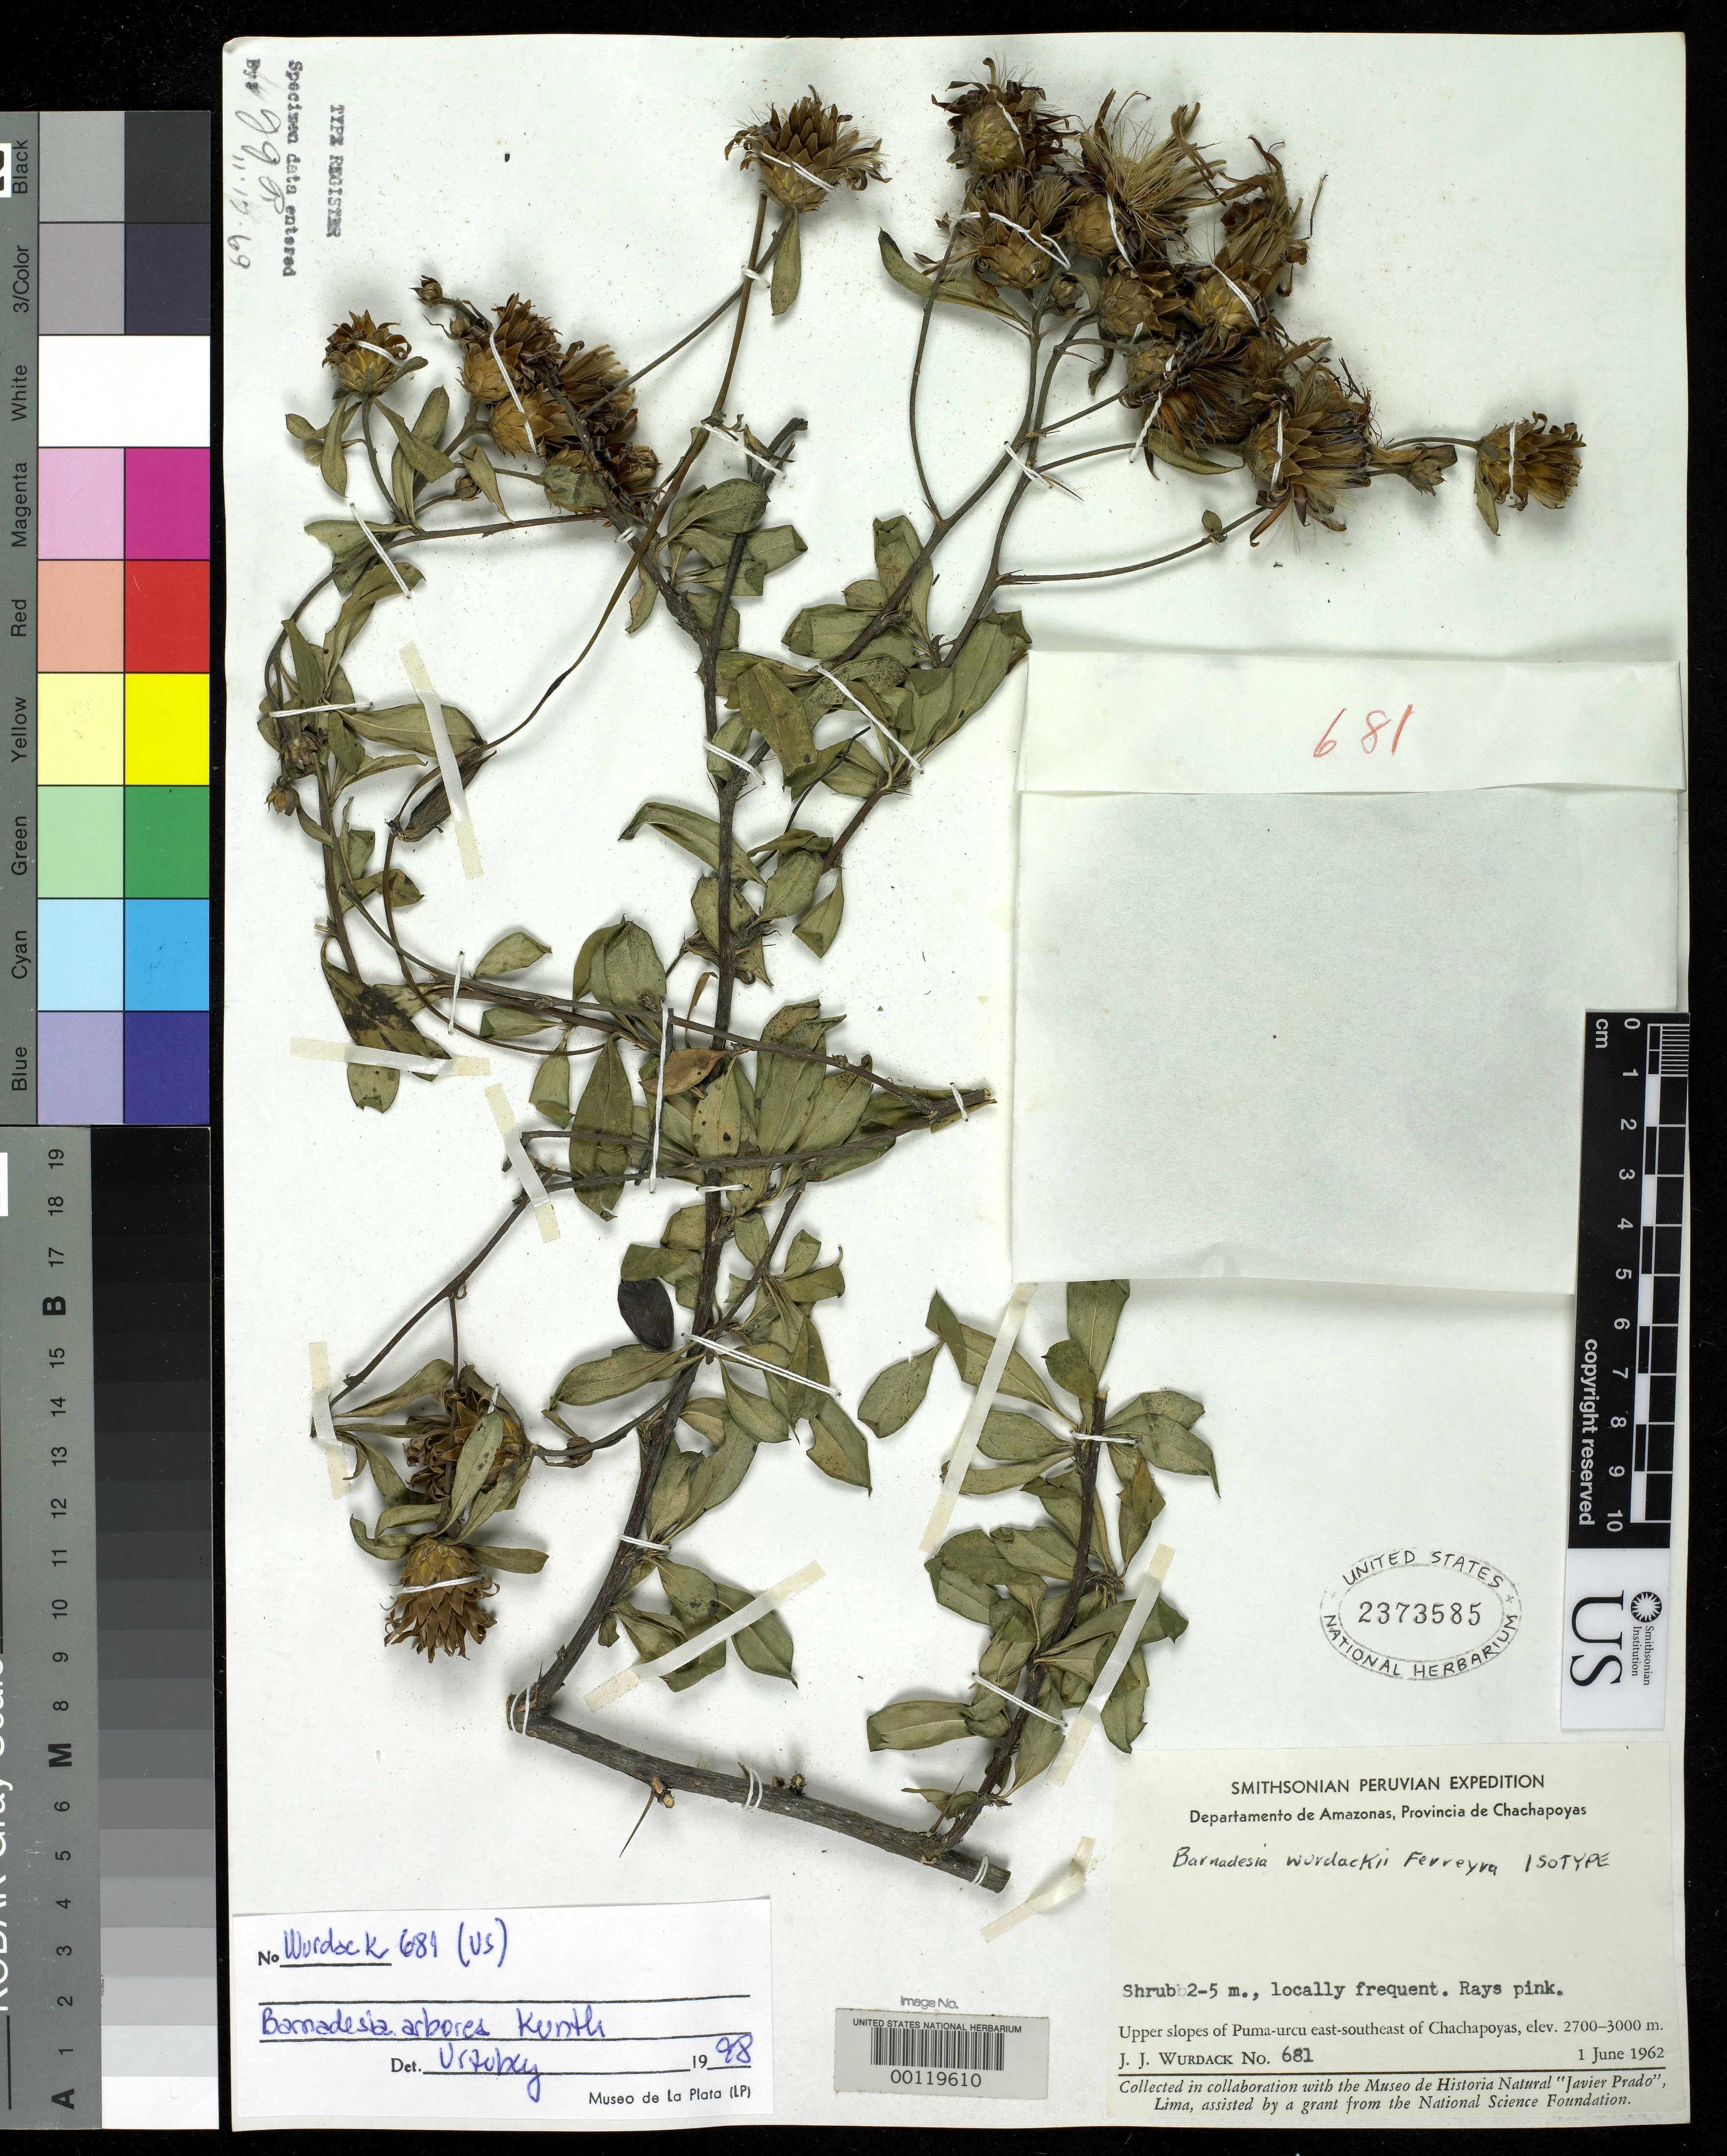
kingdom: Plantae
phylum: Tracheophyta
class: Magnoliopsida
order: Asterales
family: Asteraceae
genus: Barnadesia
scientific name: Barnadesia wurdackii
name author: Ferreyra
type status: Isotype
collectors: J. J. Wurdack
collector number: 681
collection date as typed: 01 Jun 1962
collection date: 1962-06-01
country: Peru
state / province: Amazonas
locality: upper slopes of Puma-Ucru ESE of Chachapoyas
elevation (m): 2700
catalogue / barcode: US 2373585